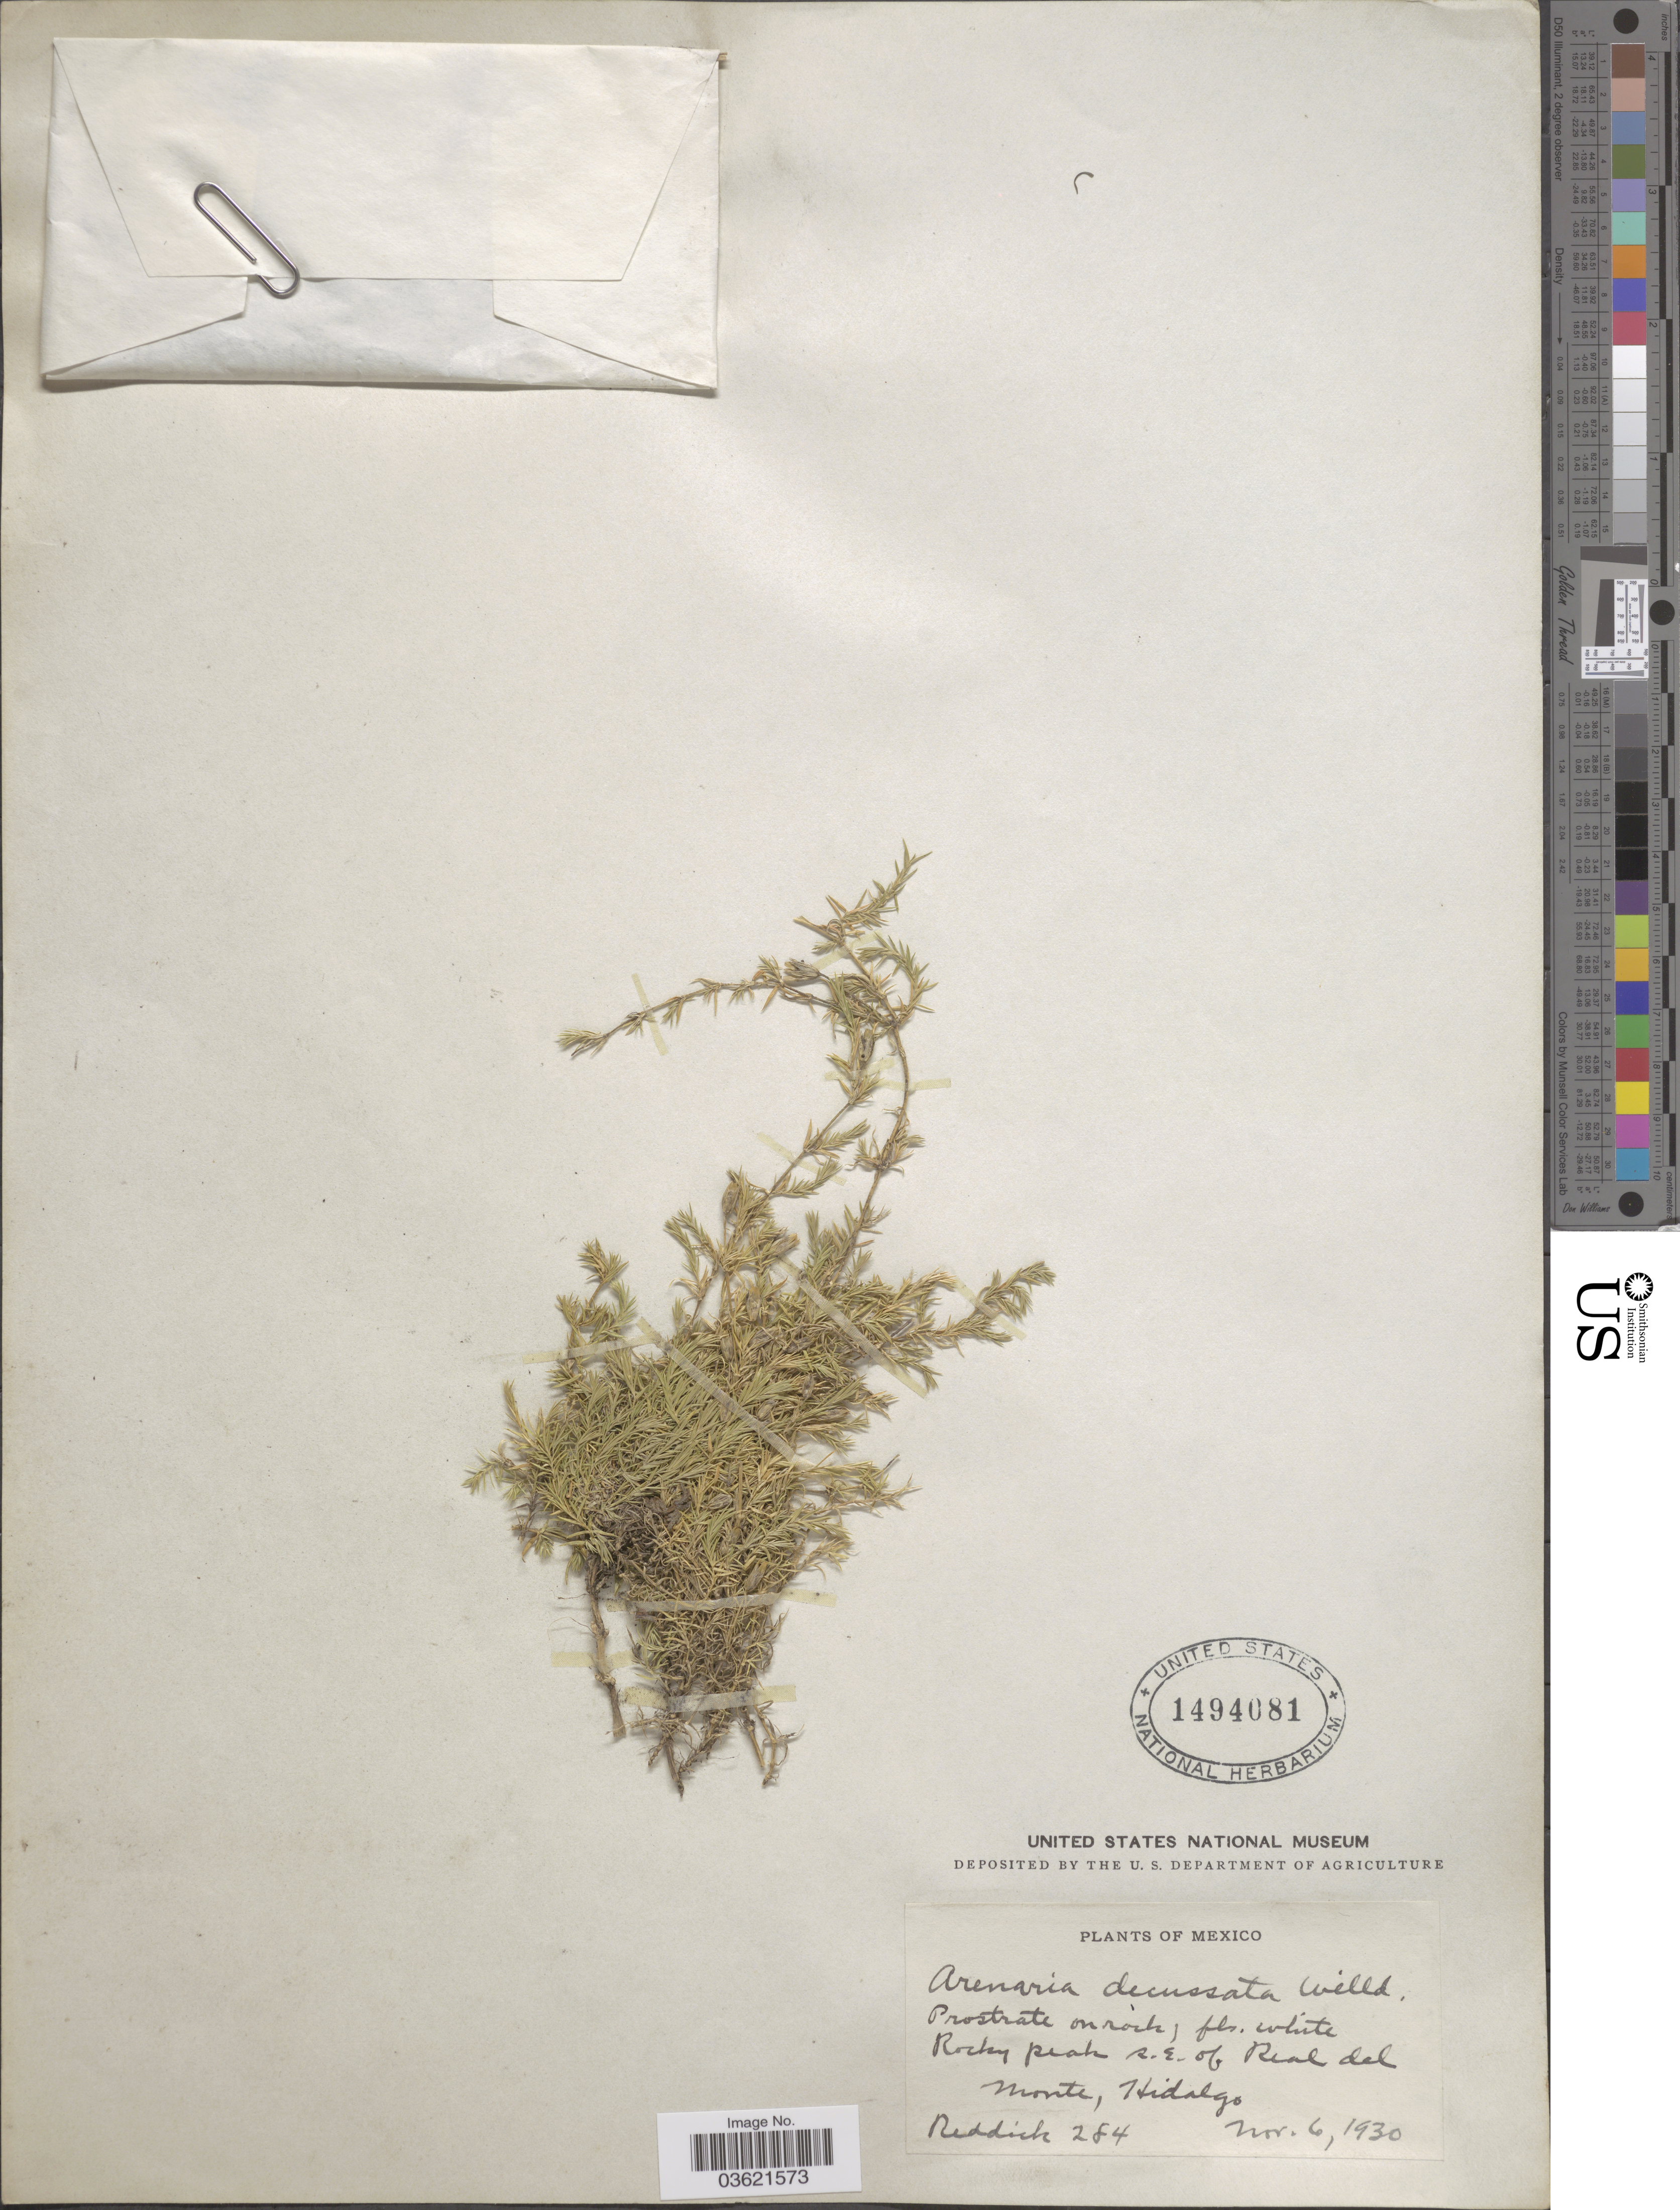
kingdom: Plantae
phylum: Tracheophyta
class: Magnoliopsida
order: Caryophyllales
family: Caryophyllaceae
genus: Arenaria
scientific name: Arenaria lycopodioides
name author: Willd. ex Schltdl.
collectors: Reddick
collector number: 284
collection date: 1930-11-06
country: Mexico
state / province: Hidalgo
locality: Rocky peak s.e. of Real del Monte.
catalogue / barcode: US 1494081